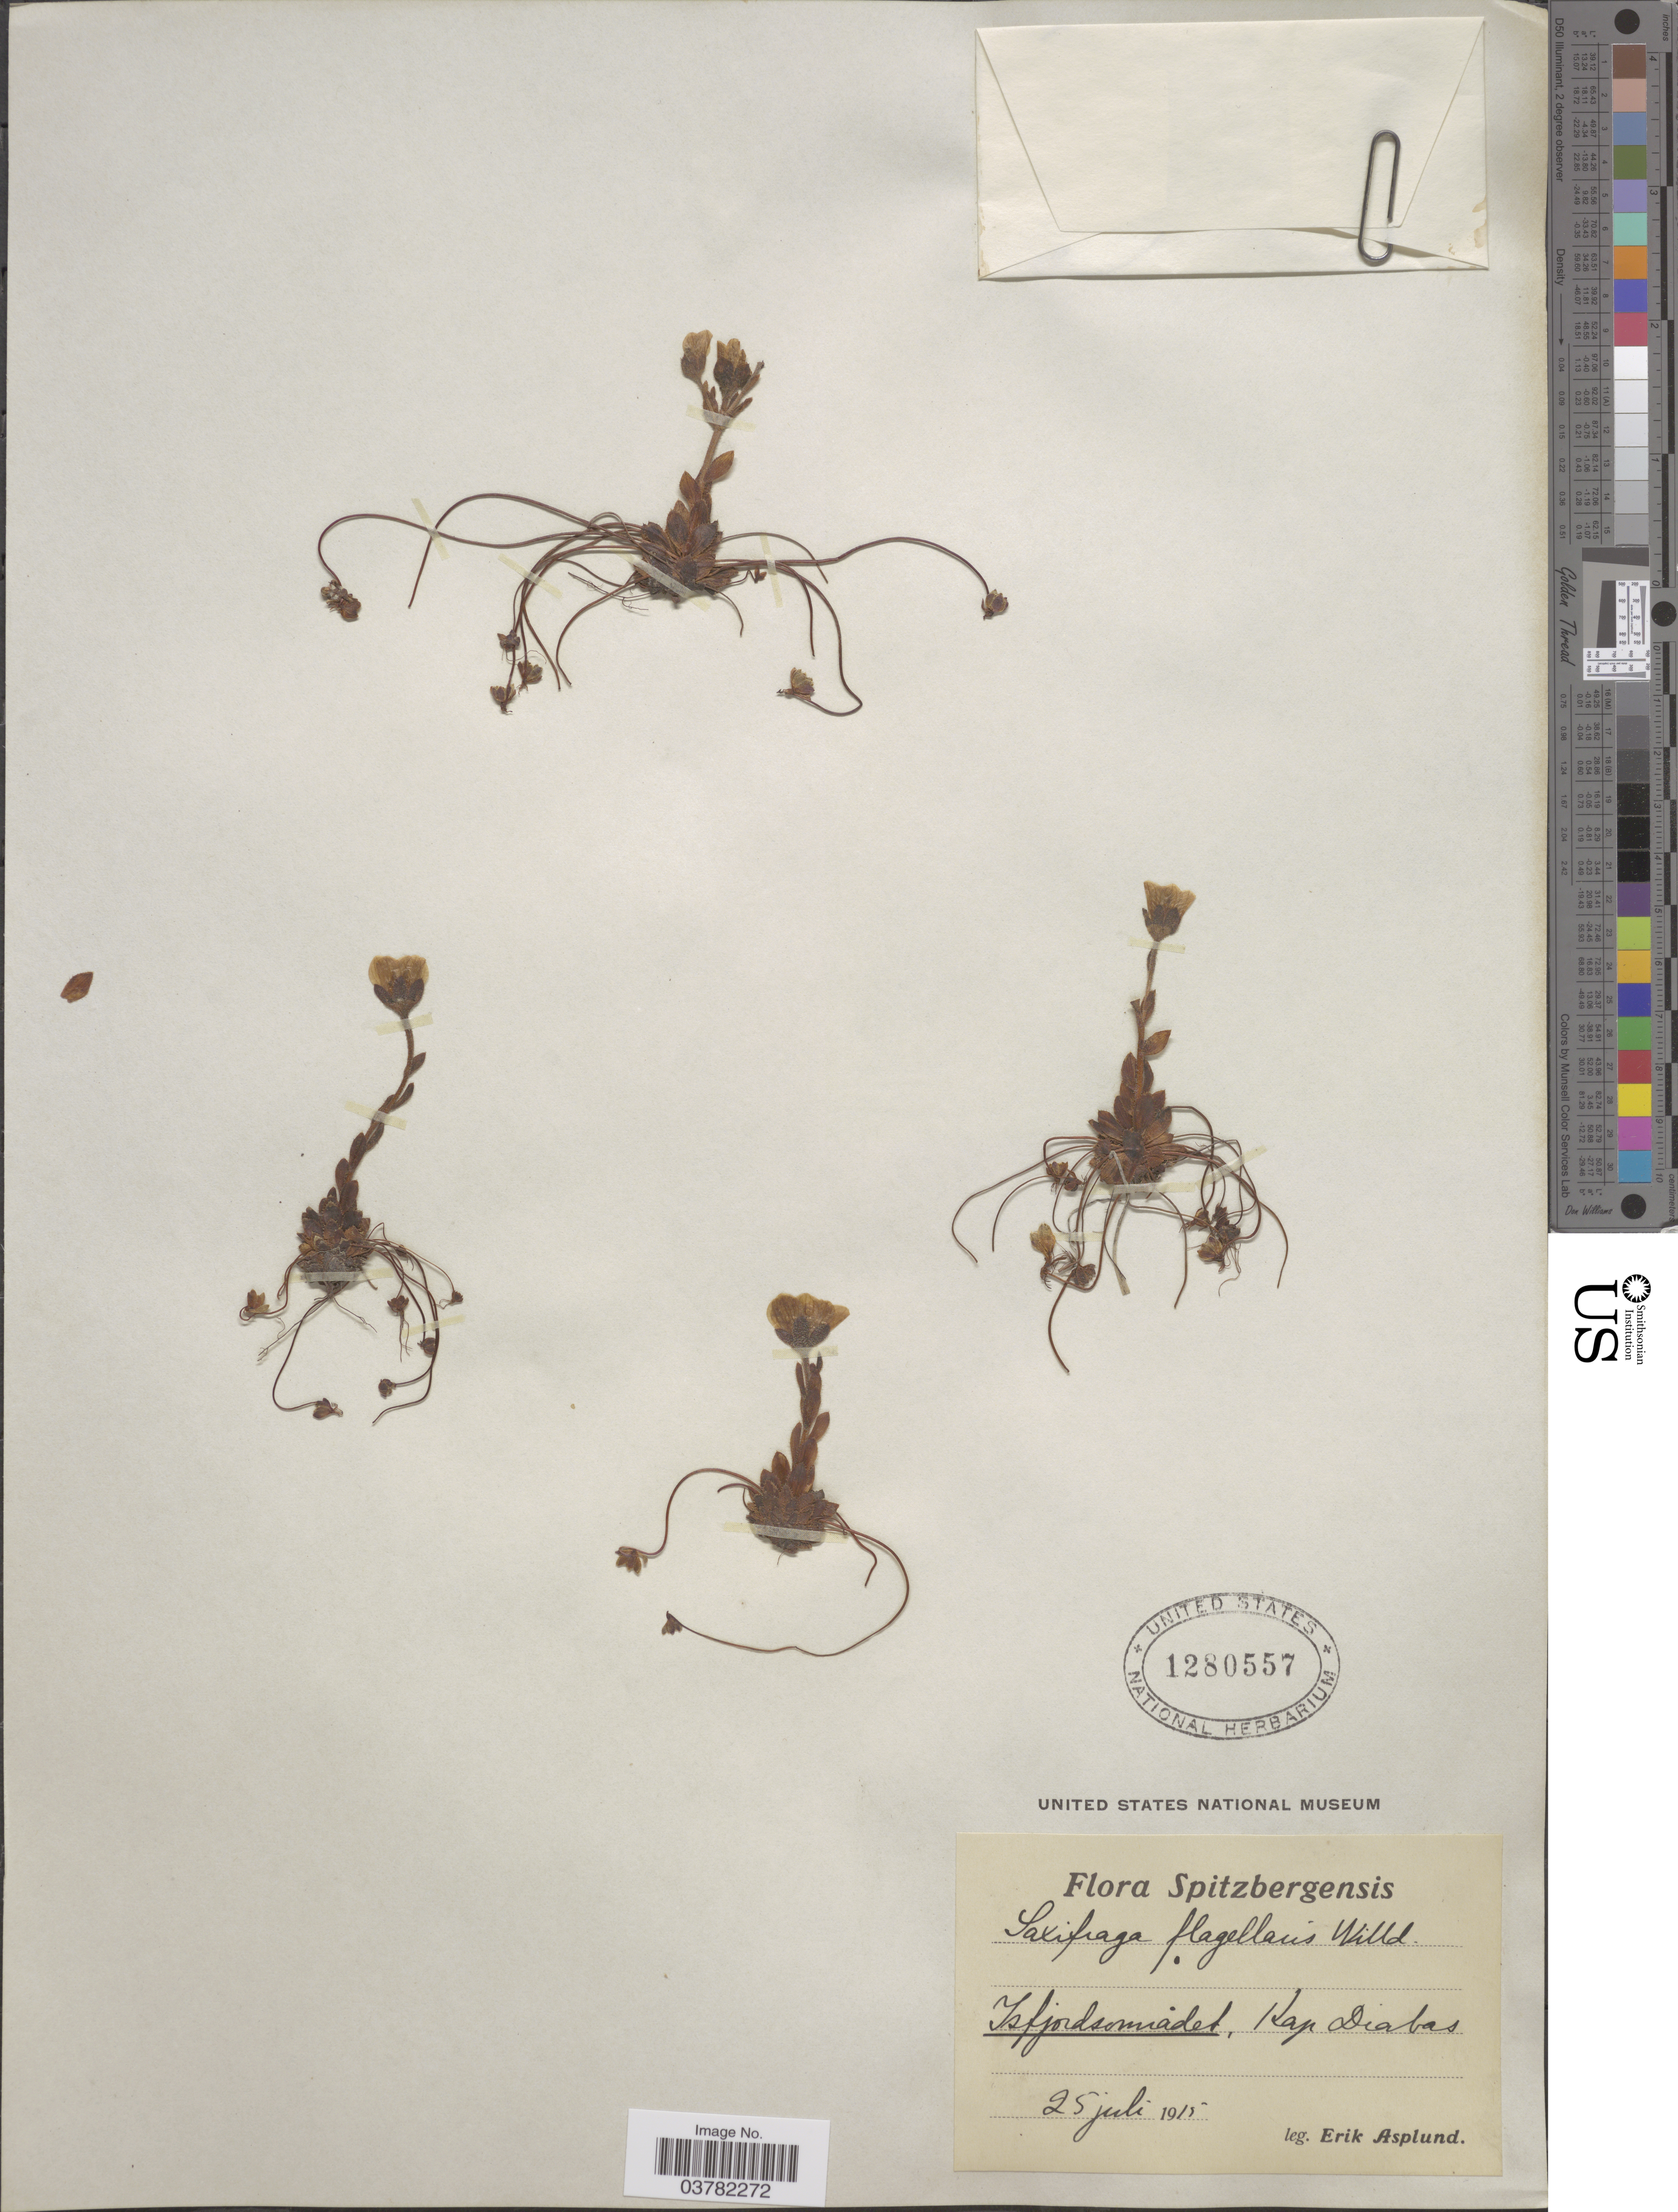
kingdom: Plantae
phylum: Tracheophyta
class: Magnoliopsida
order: Saxifragales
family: Saxifragaceae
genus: Saxifraga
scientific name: Saxifraga flagellaris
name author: Willd. ex Sternb.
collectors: E. Asplund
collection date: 1915-07-25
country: Norway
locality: Spitzbergensis. Isfjordsomiadet, Kap Diabas.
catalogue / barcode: US 1280557